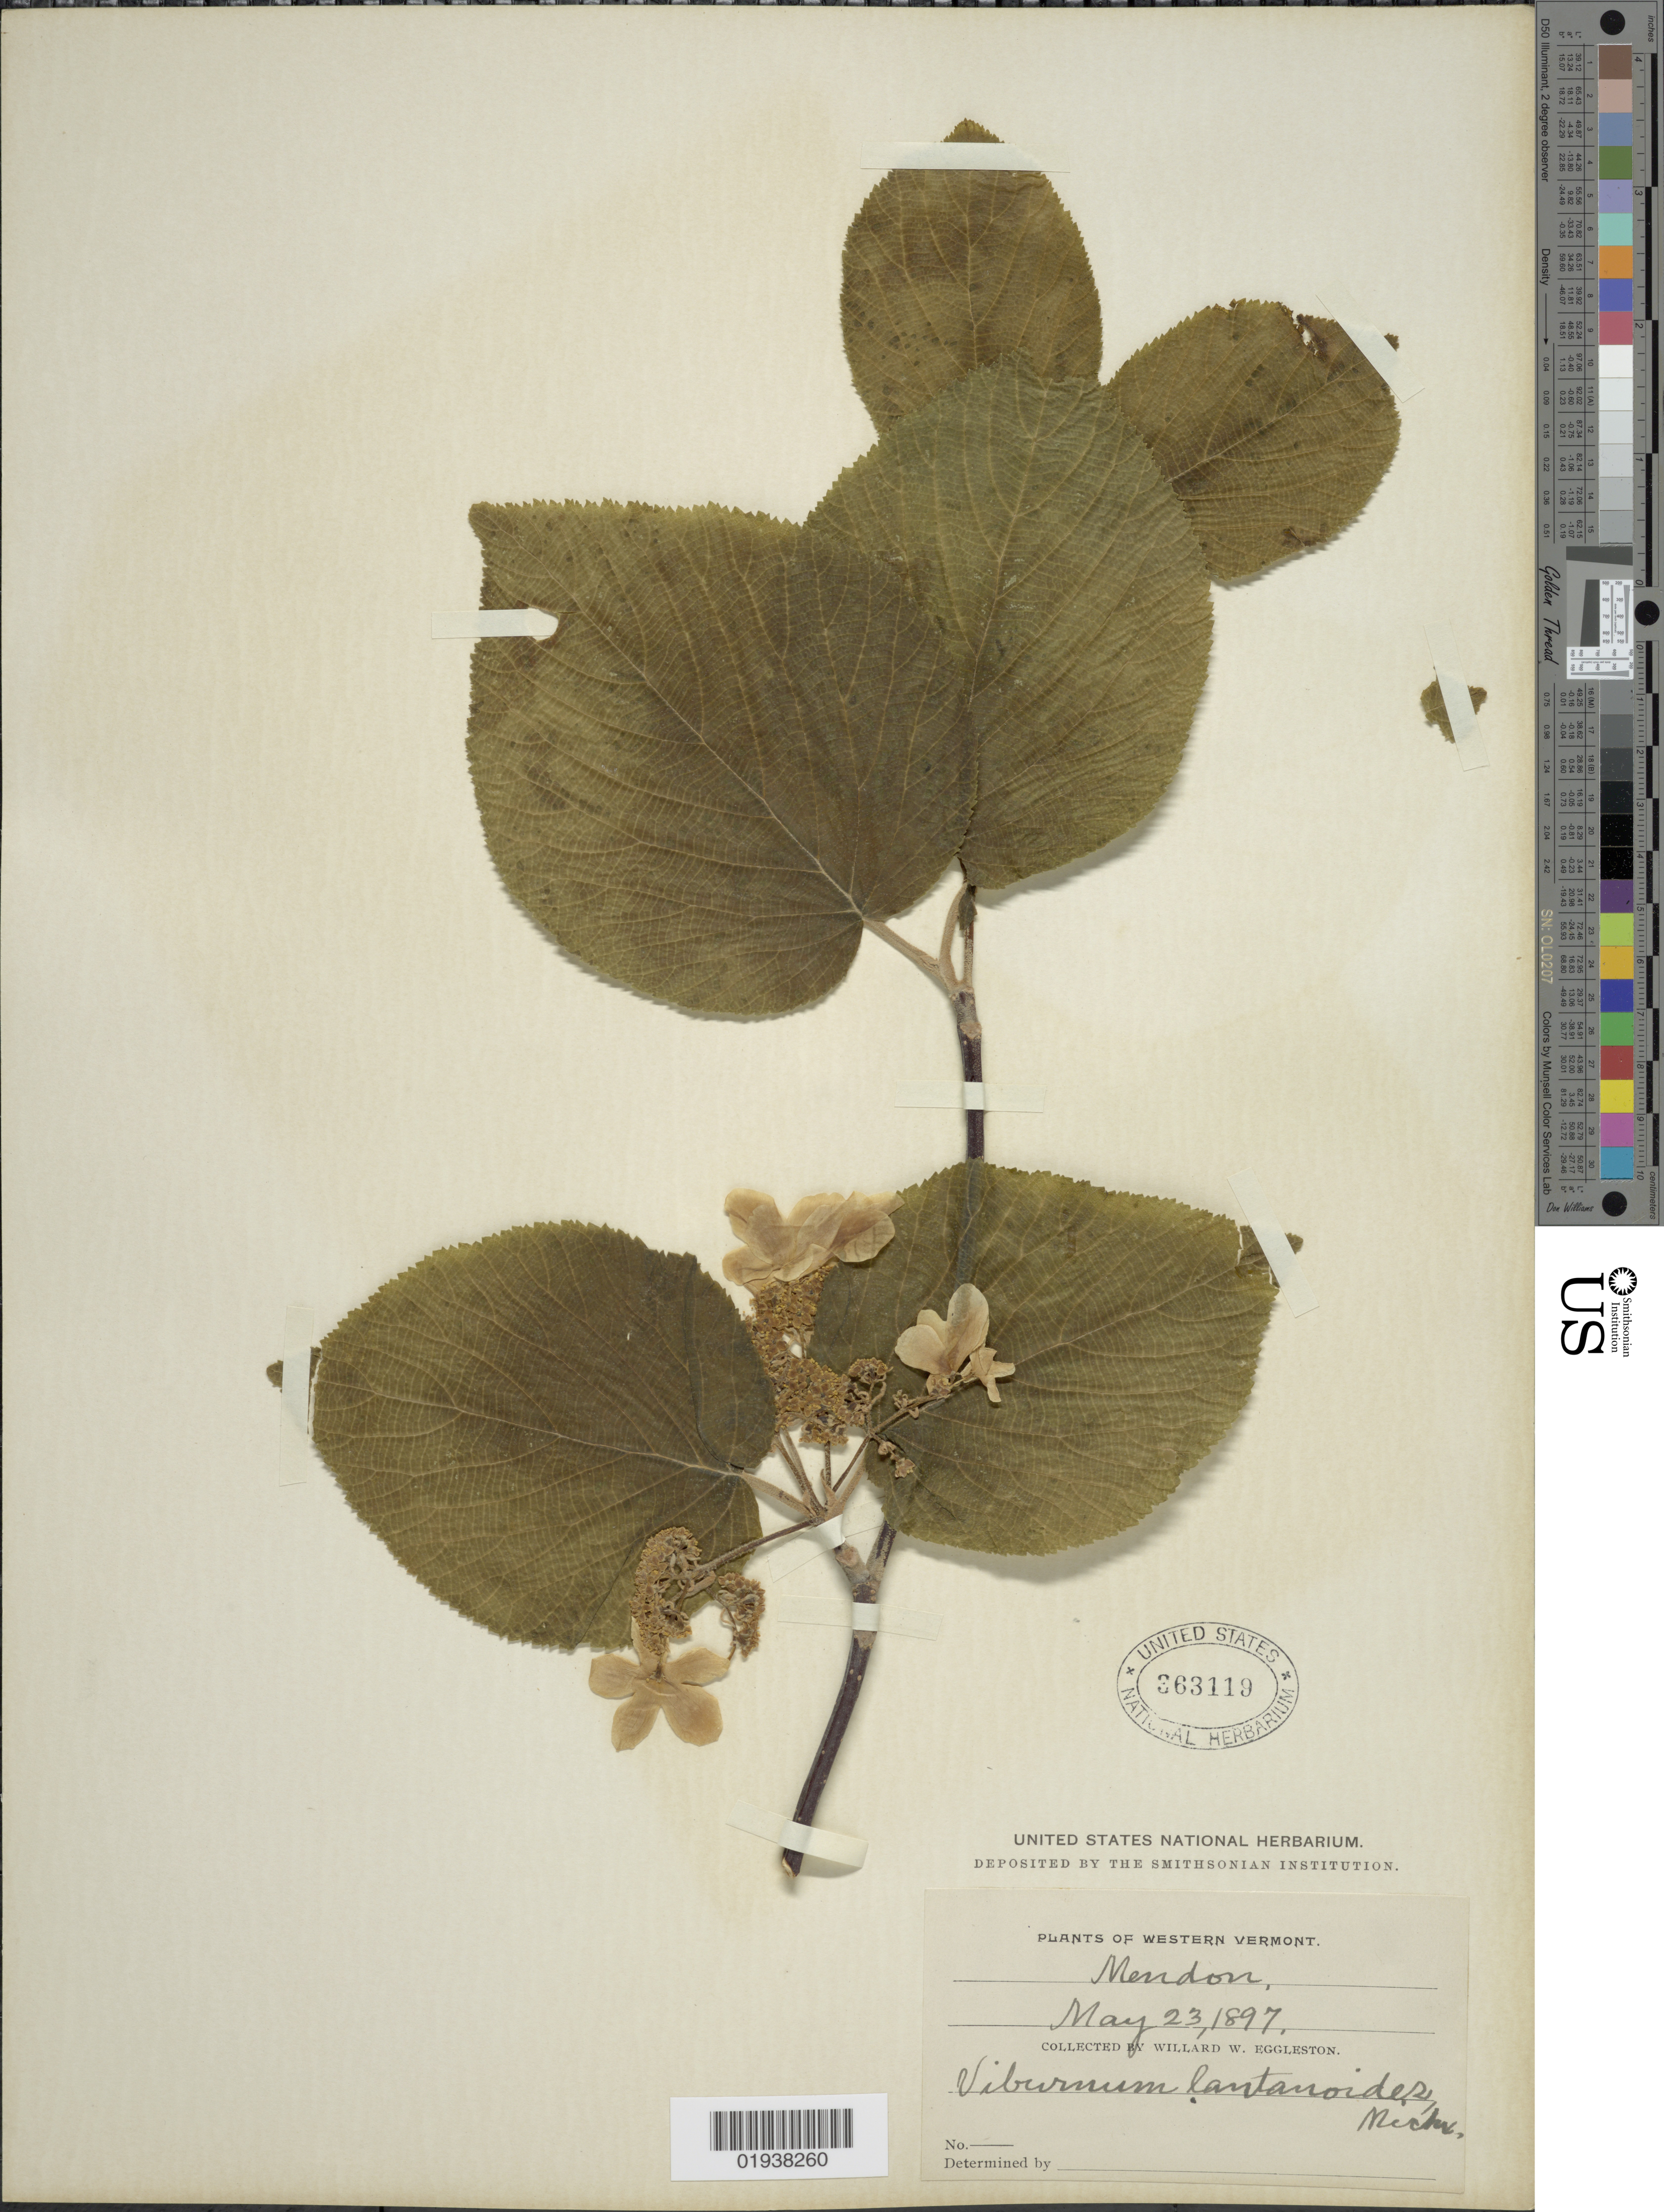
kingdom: Plantae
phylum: Tracheophyta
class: Magnoliopsida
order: Dipsacales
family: Viburnaceae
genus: Viburnum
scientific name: Viburnum alnifolium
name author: Marshall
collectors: W. W. Eggleston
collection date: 1897-05-23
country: United States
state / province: Vermont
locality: Western Vermont, Mendon.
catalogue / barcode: US 363119